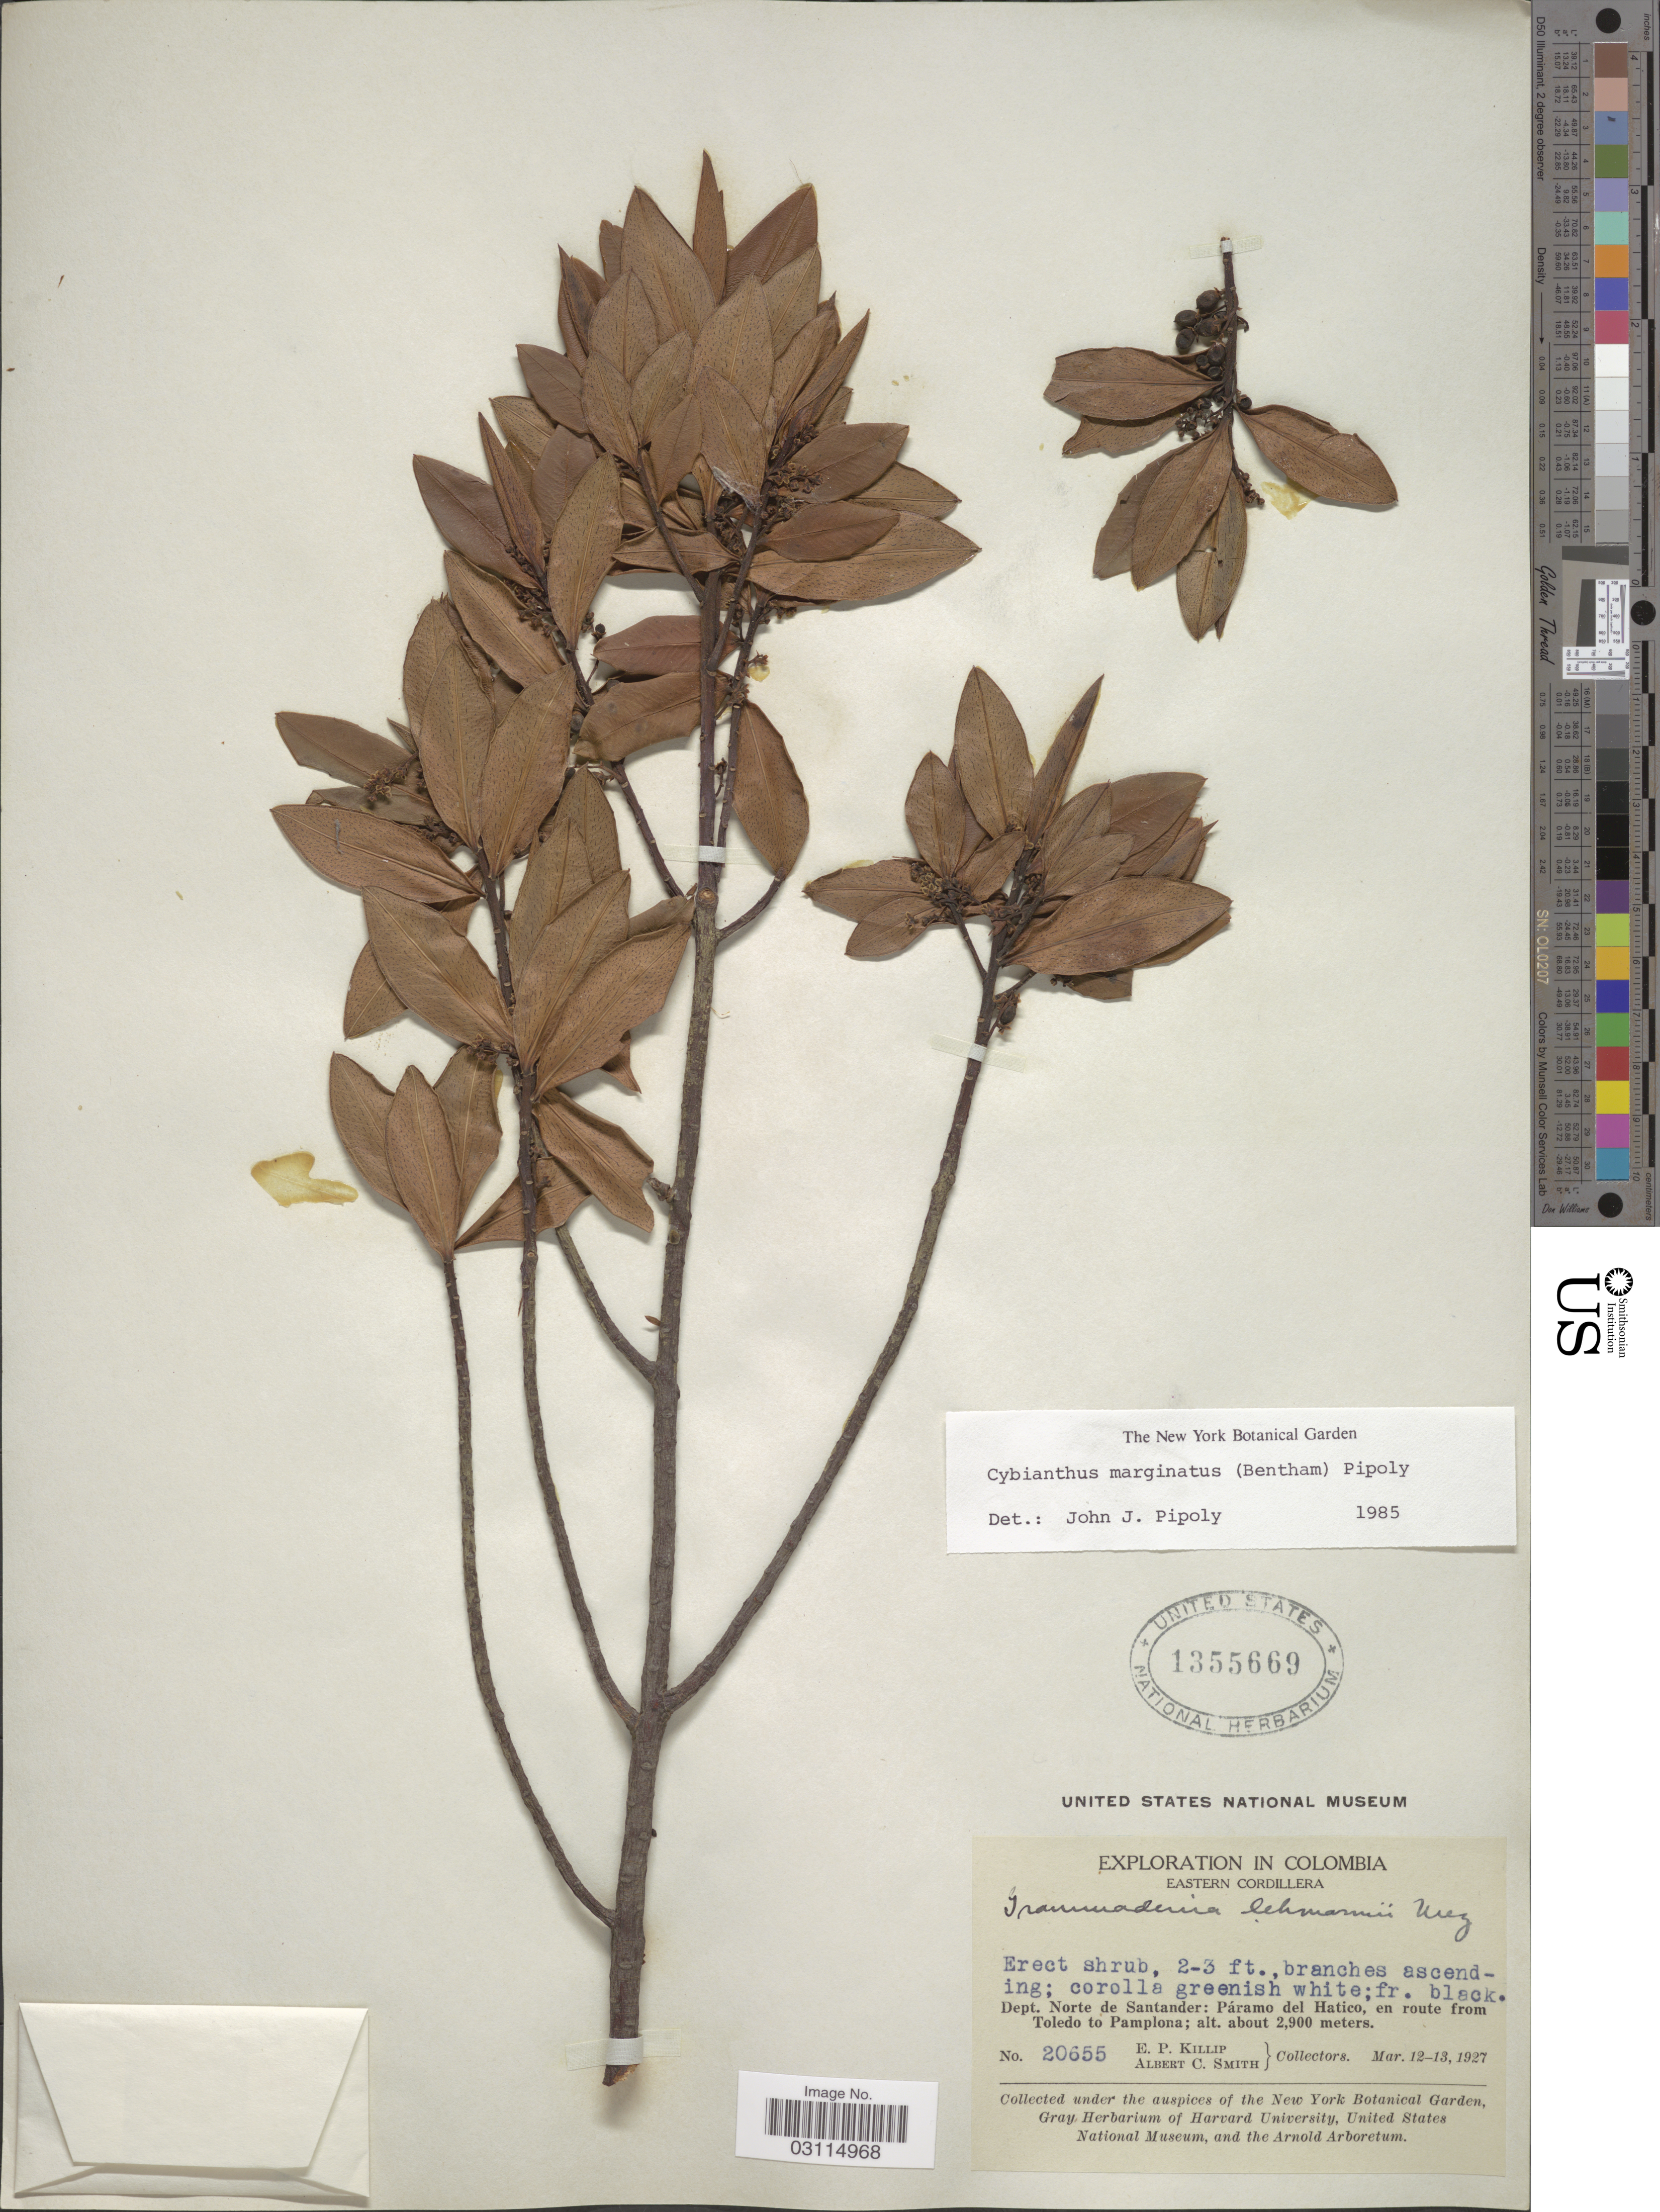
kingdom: Plantae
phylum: Tracheophyta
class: Magnoliopsida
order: Ericales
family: Primulaceae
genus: Cybianthus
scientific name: Cybianthus marginatus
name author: (Benth.) Pipoly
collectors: E. P. Killip & A. C. Smith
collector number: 20655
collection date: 1927-03-12/1927-03-13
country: Colombia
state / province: Norte de Santander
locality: Eastern Cordillera. Dept. Norte de Santander: Páramo del Hatico, end route from Toledo to Pamplona.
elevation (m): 2900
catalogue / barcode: US 1355669